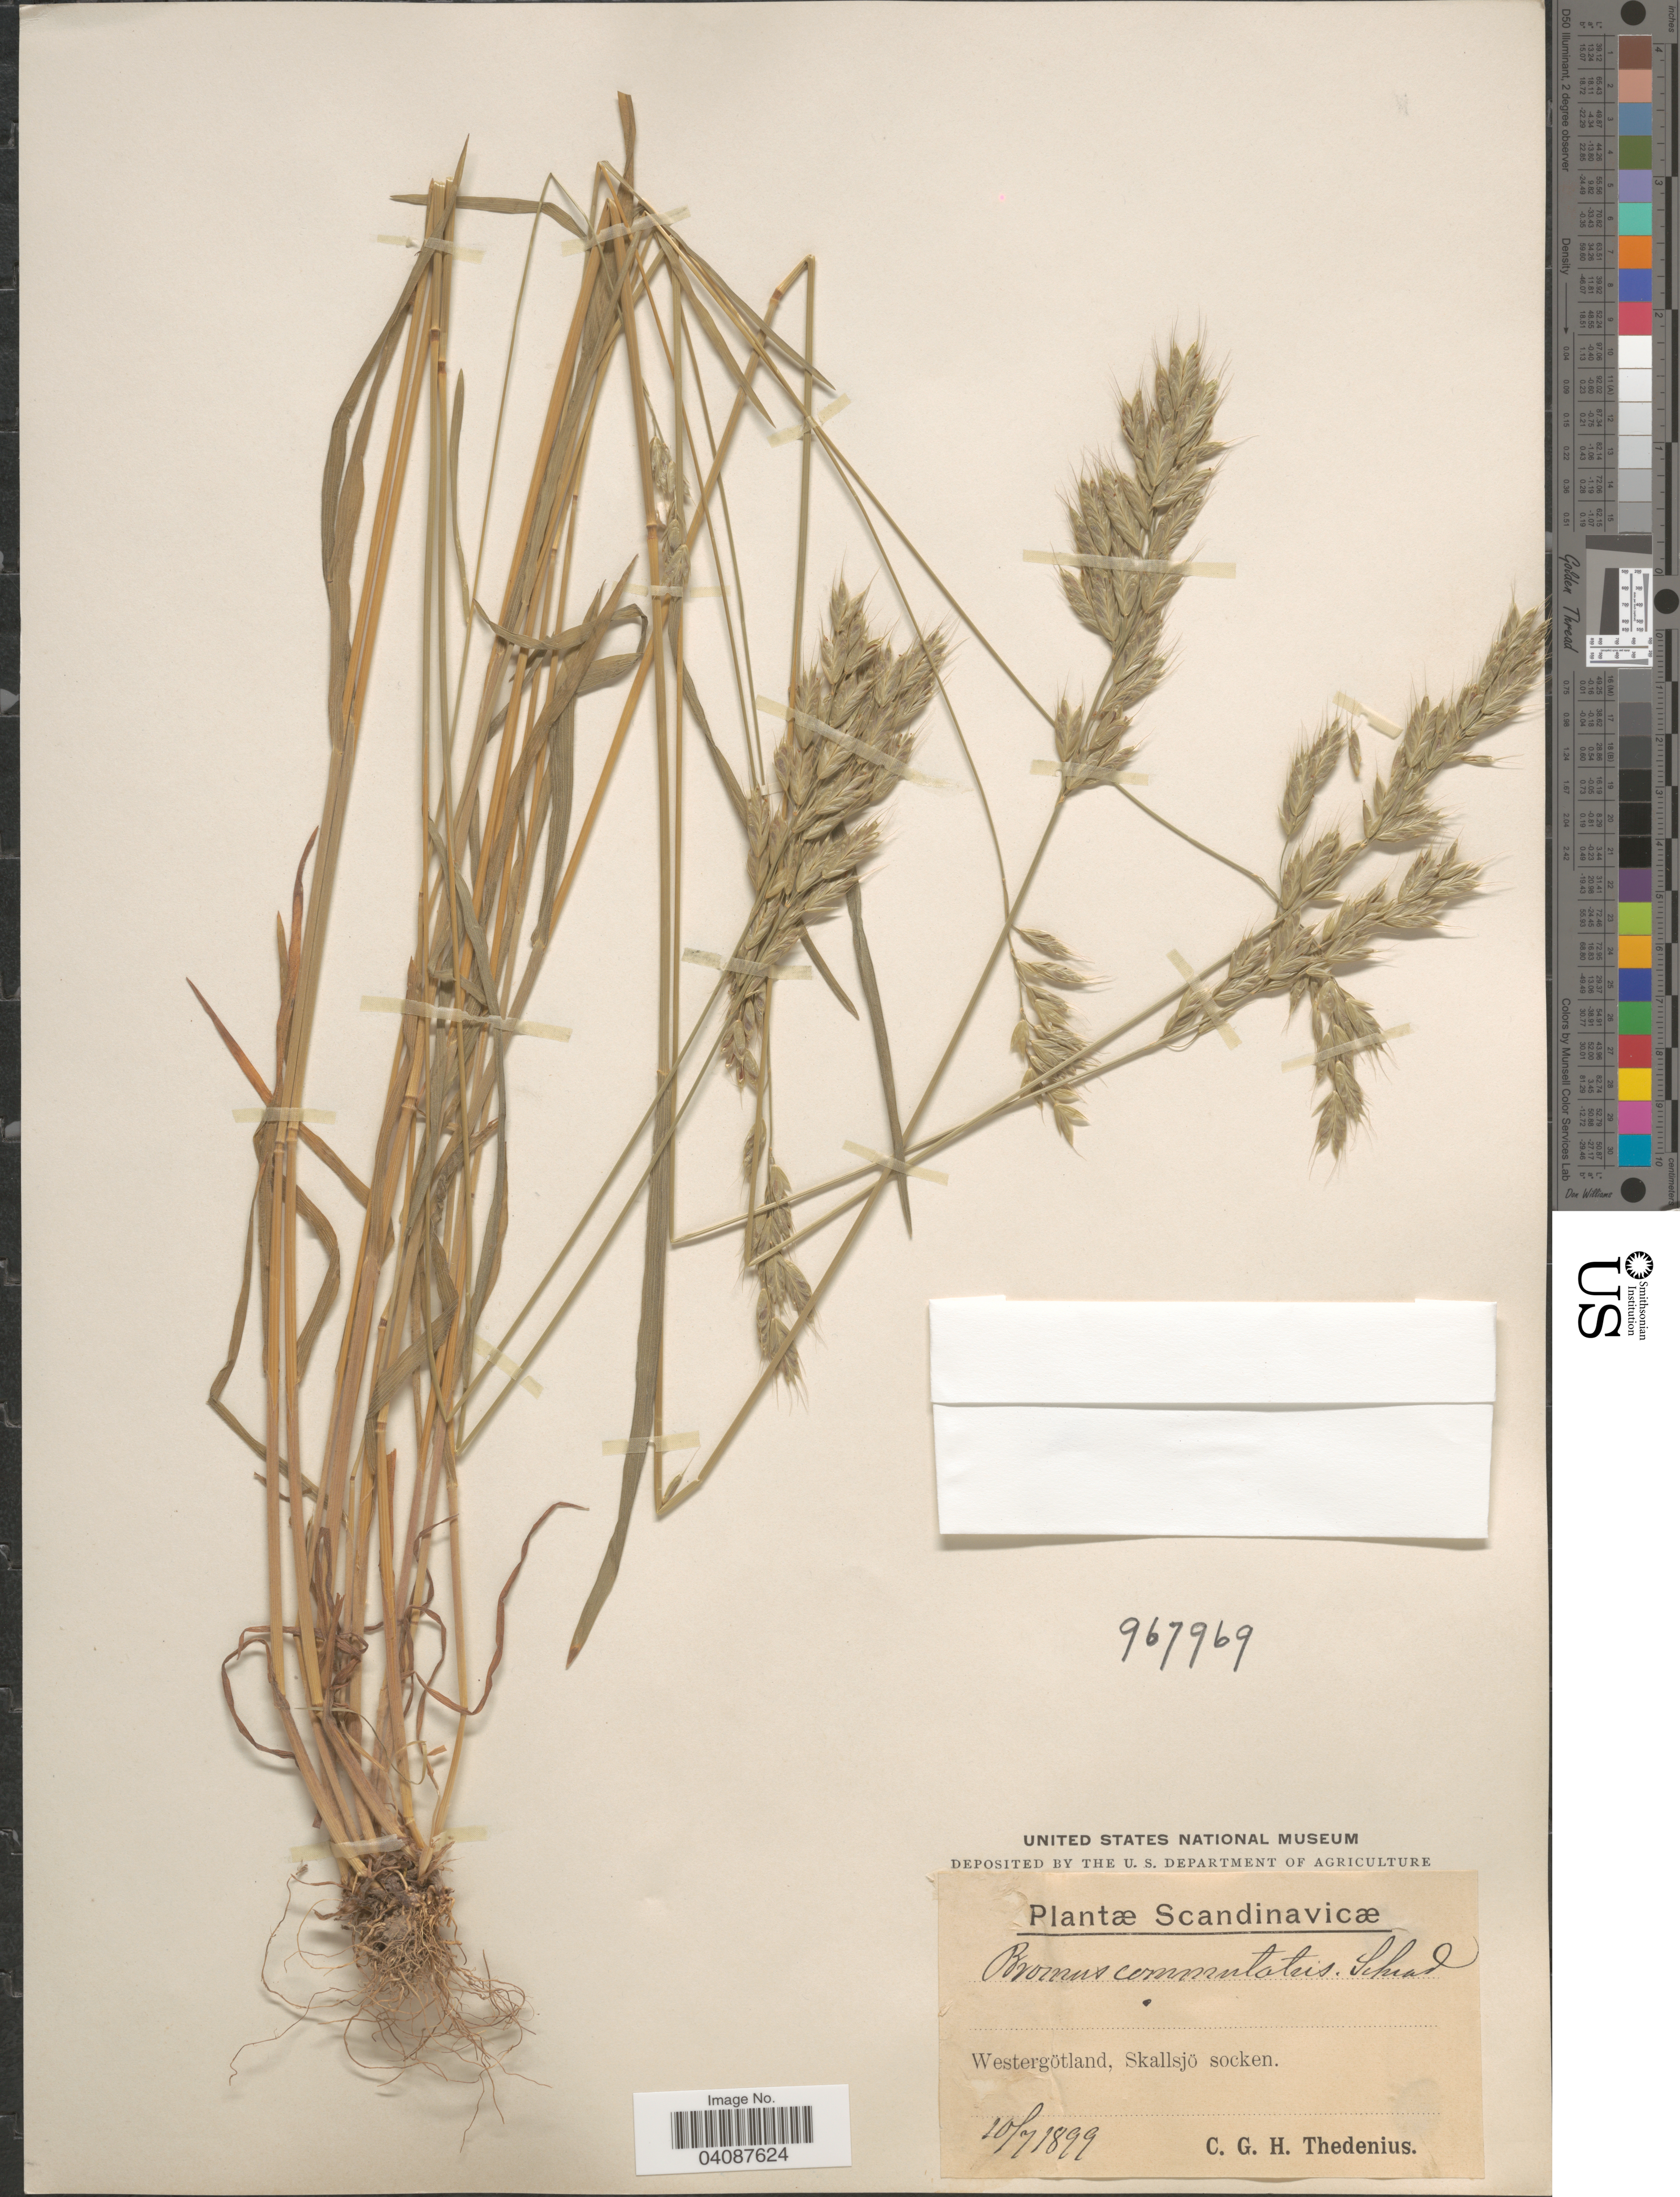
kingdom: Plantae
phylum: Tracheophyta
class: Liliopsida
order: Poales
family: Poaceae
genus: Bromus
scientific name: Bromus commutatus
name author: Schrad.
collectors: C. Thedenius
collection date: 1899-07-10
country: Sweden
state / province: Västra Götaland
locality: Scandinavicæ. Westergötland, Skallsjö socken.